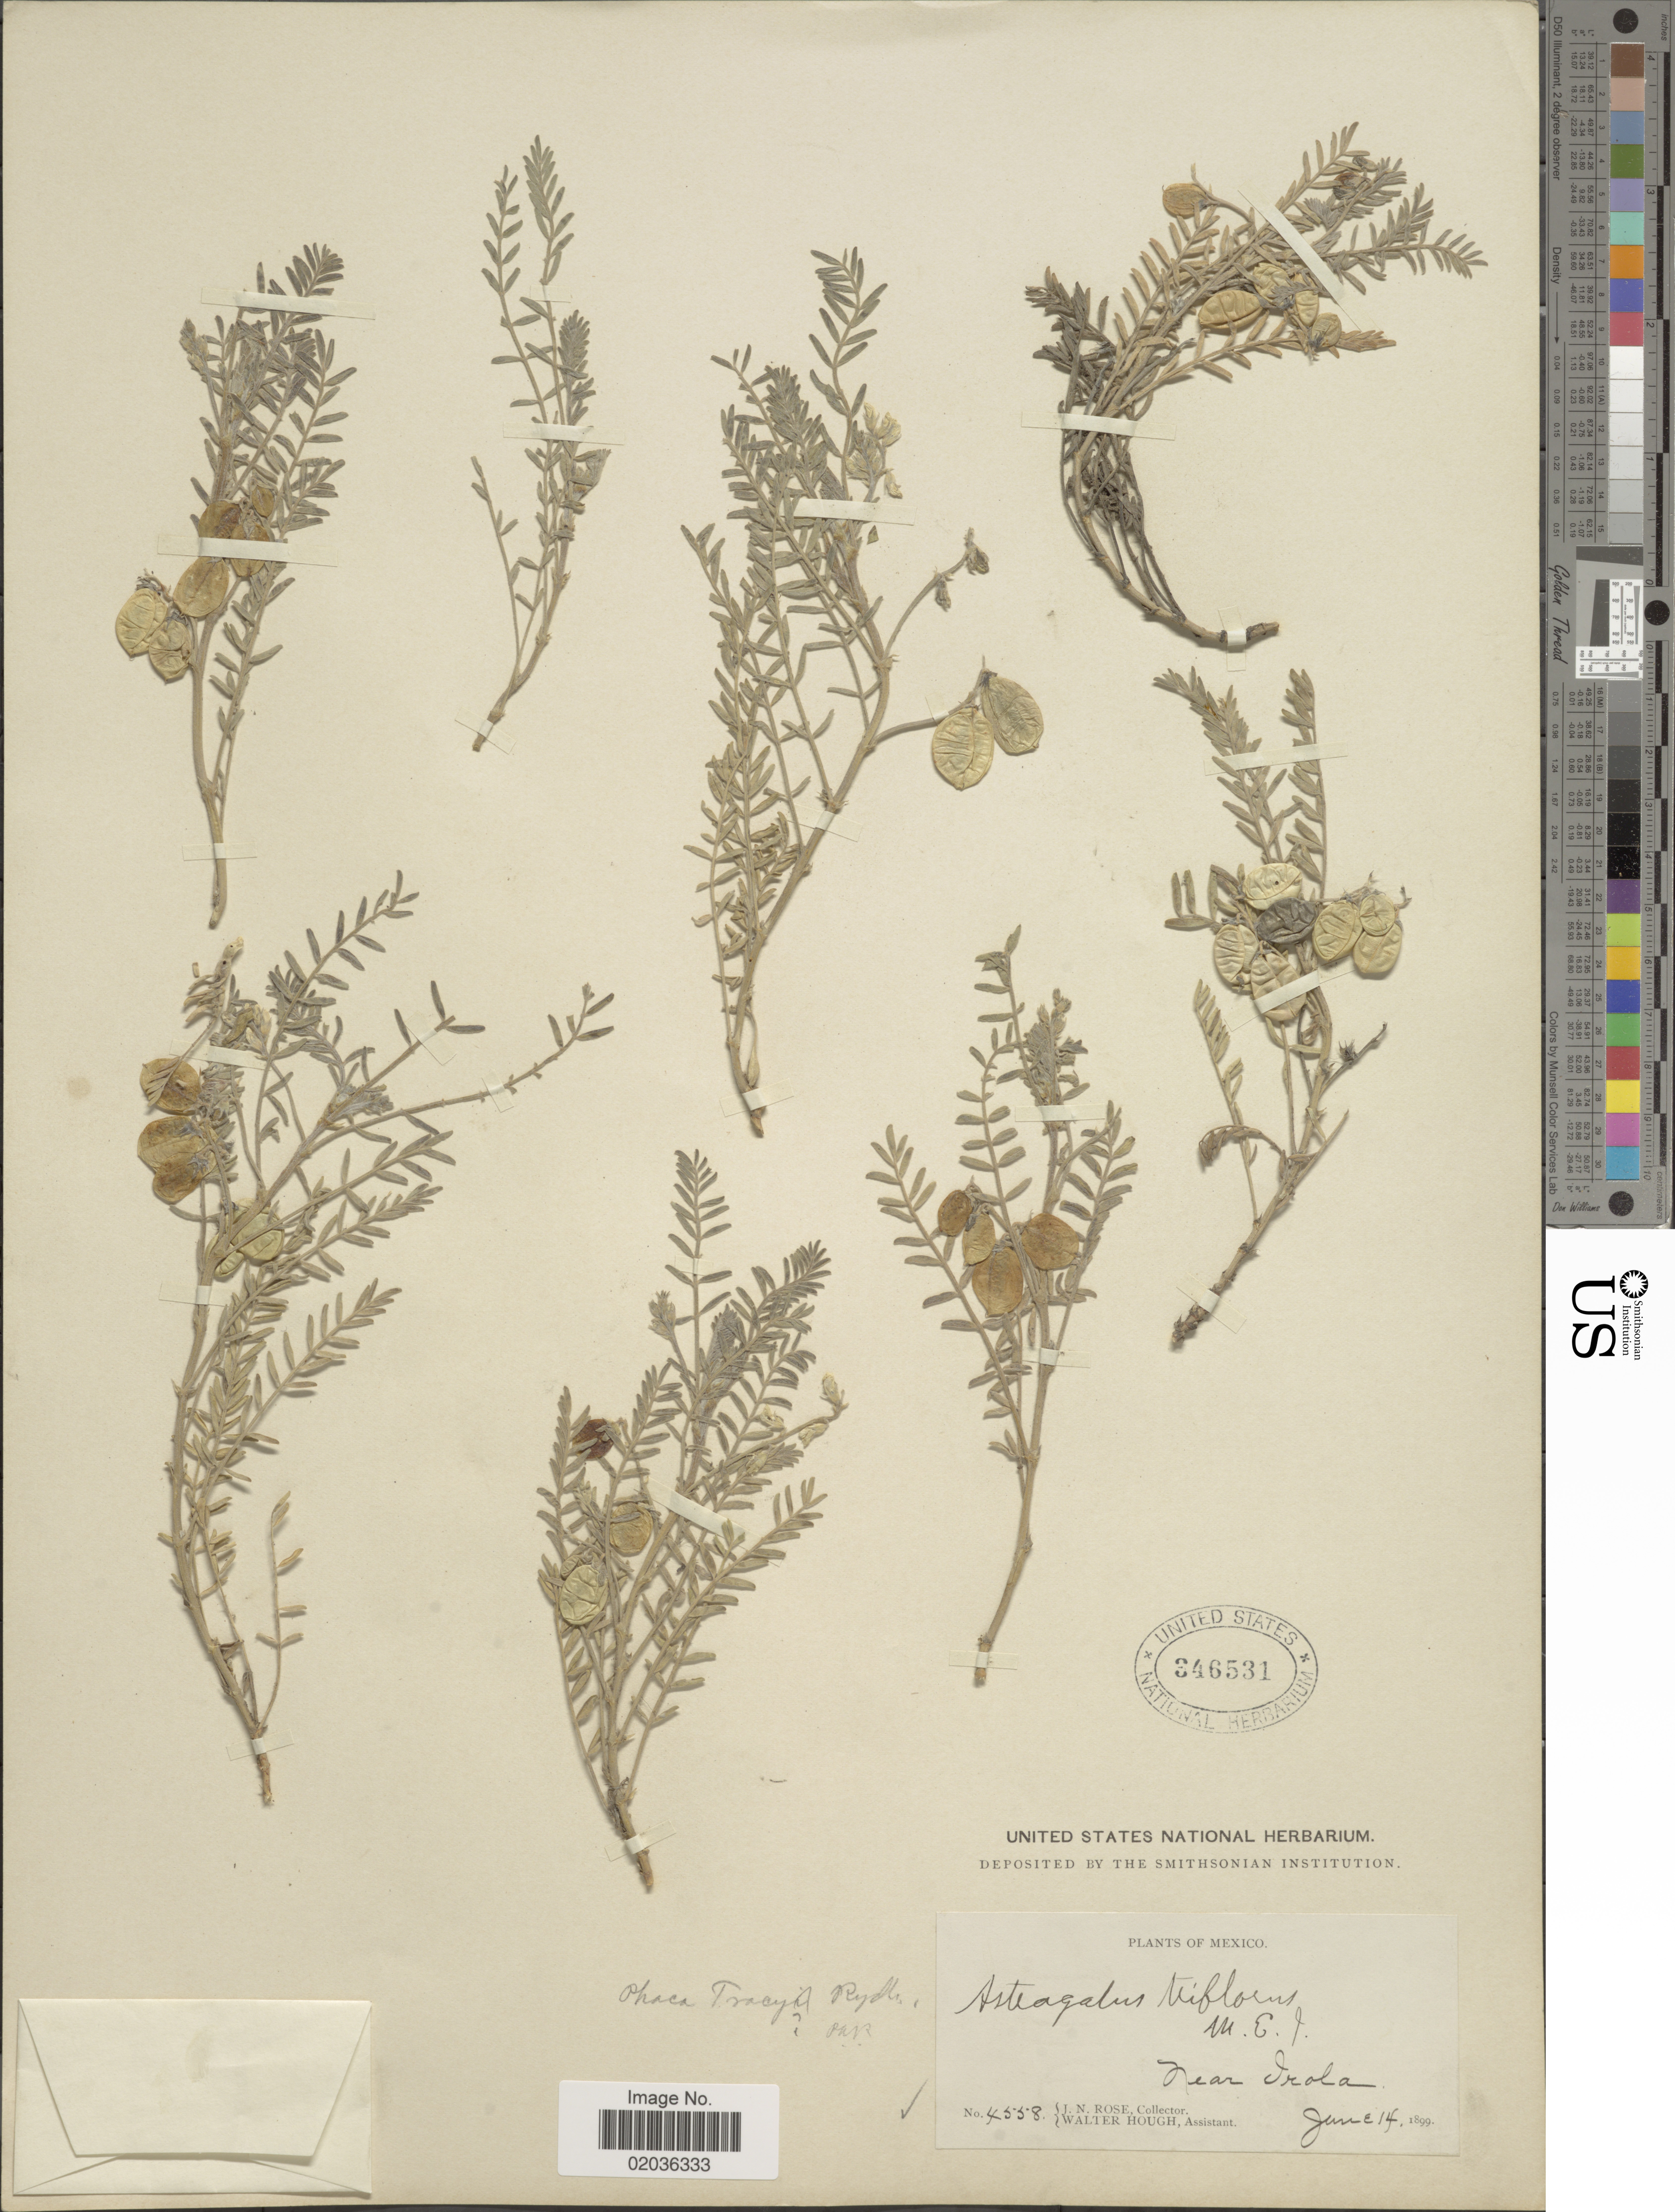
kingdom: Plantae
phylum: Tracheophyta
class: Magnoliopsida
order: Fabales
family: Fabaceae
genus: Astragalus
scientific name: Astragalus wootonii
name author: E. Sheld.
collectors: J. N. Rose & W. Hough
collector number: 4558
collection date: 1899-06-14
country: Mexico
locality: Near Irola.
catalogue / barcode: US 346531